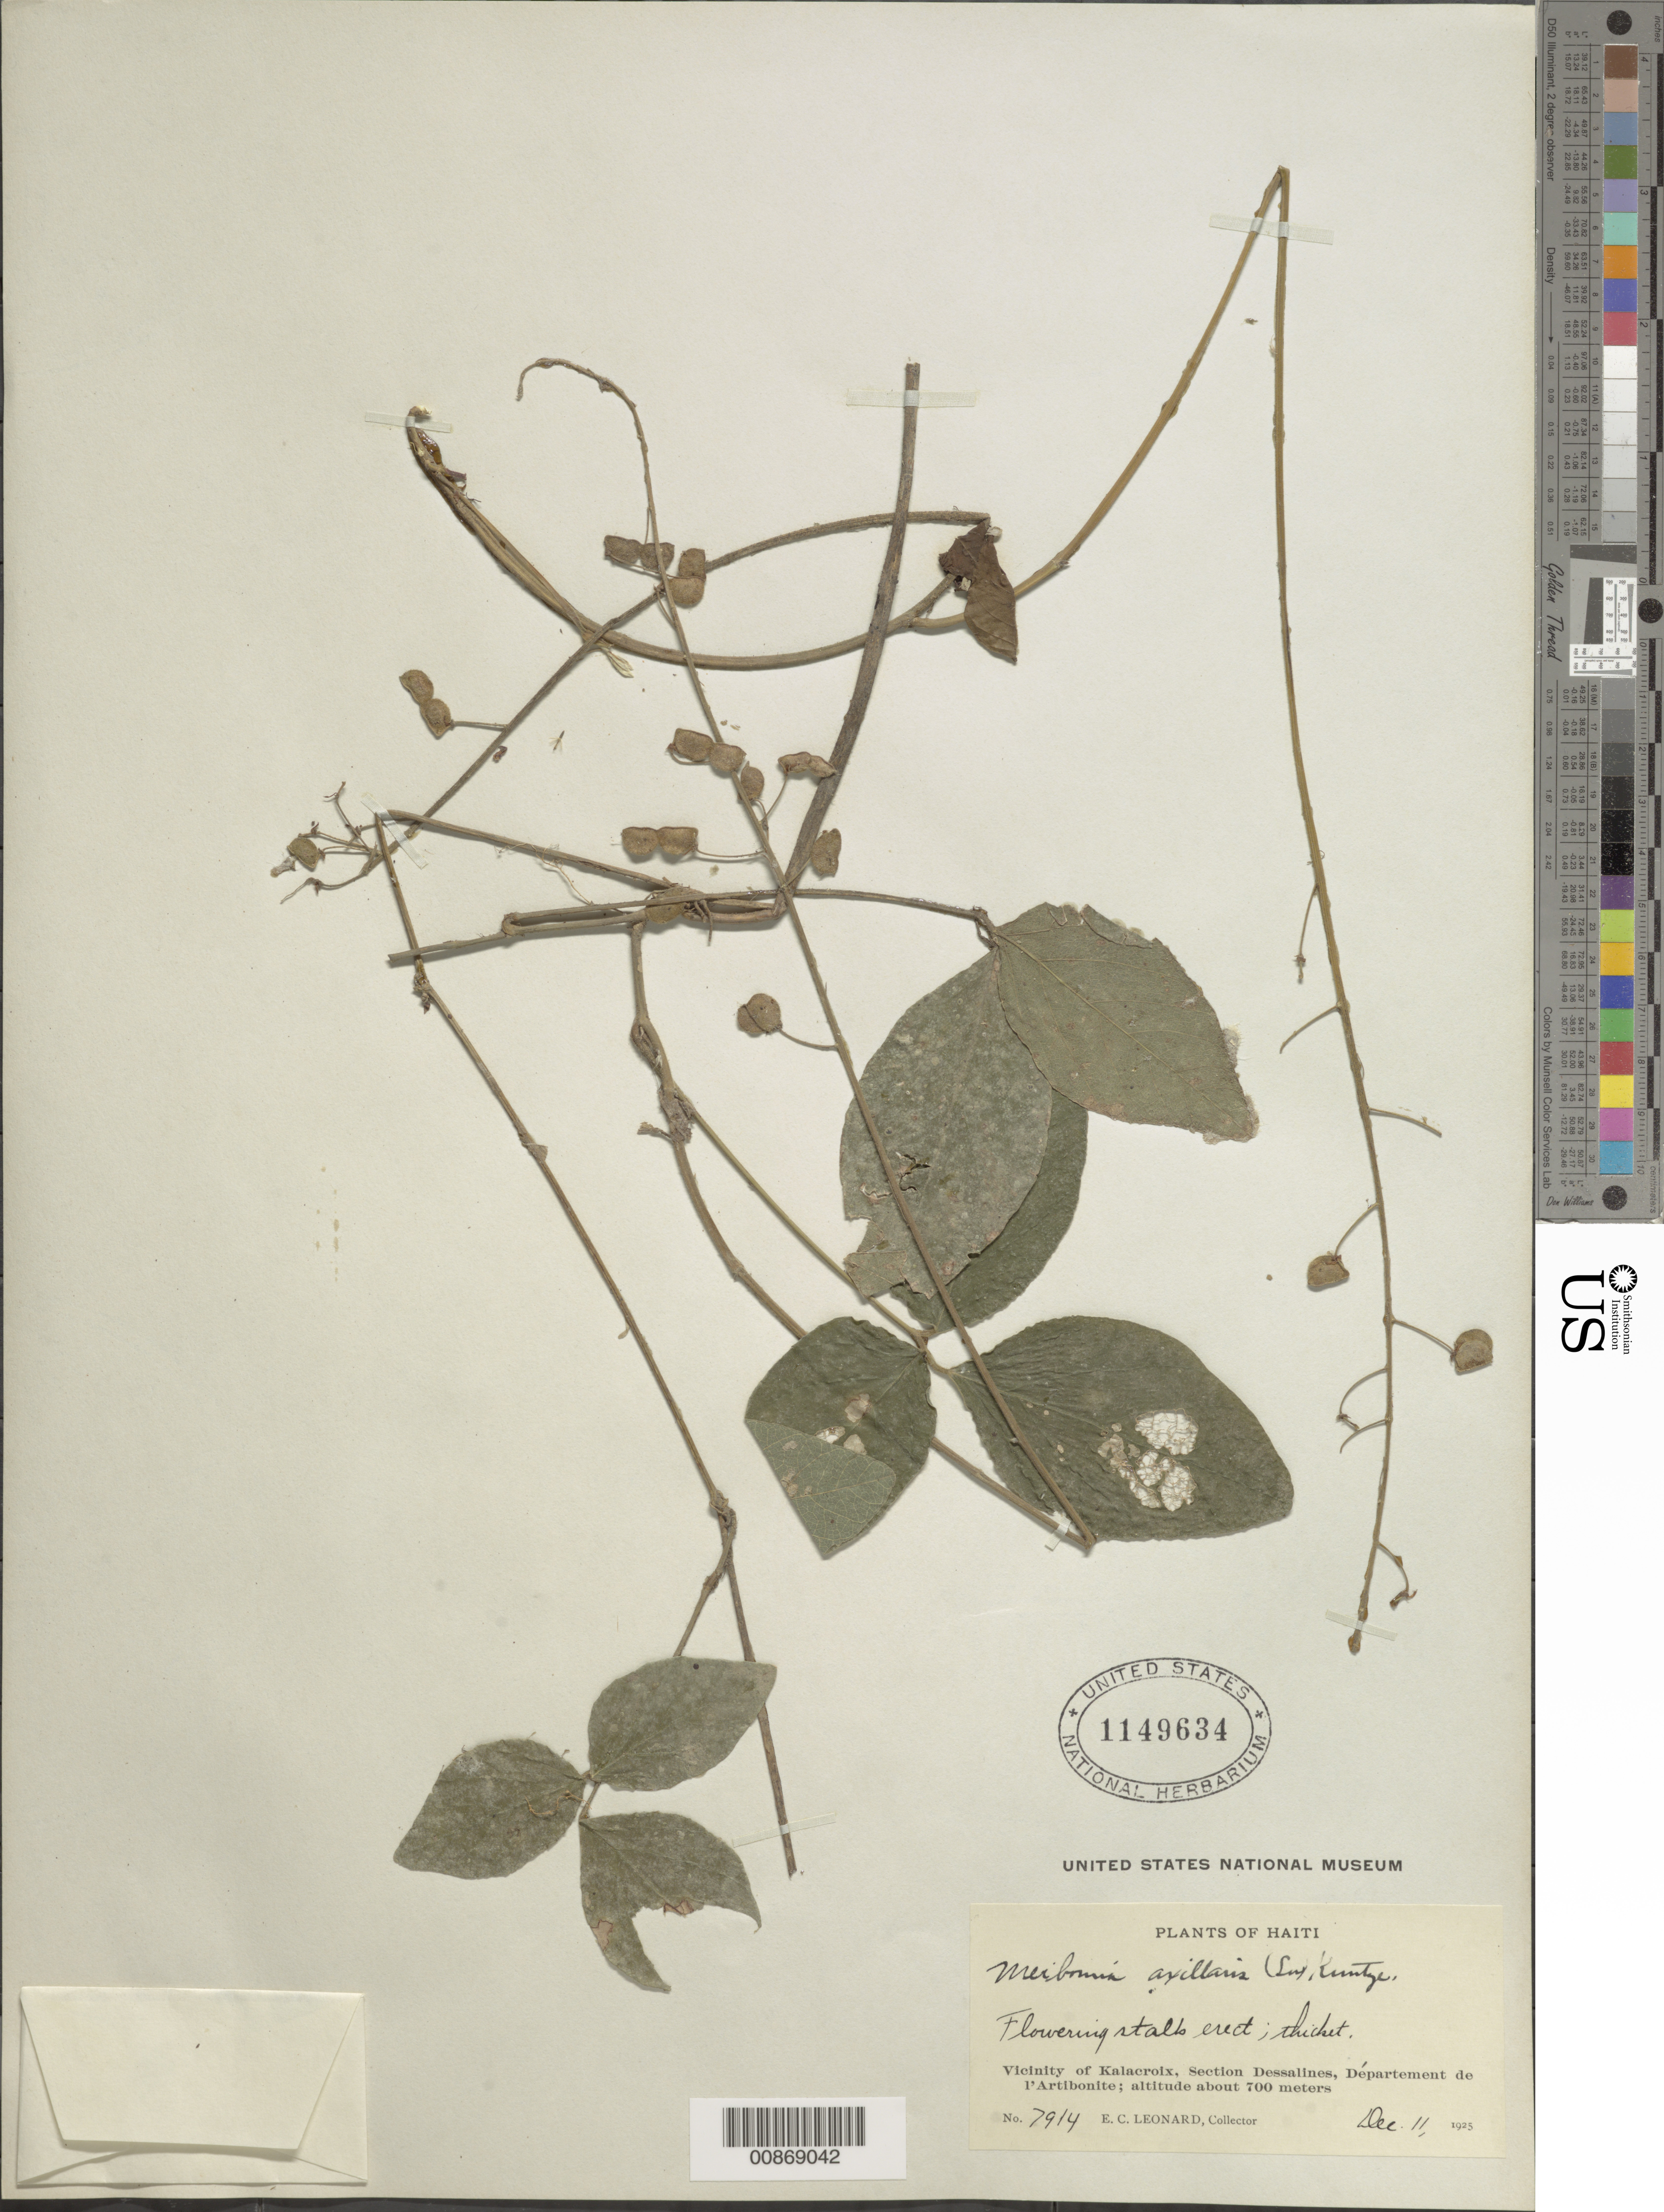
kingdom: Plantae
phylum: Tracheophyta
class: Magnoliopsida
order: Fabales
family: Fabaceae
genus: Desmodium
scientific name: Desmodium axillare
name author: (Sw.) DC.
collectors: E. C. Leonard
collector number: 7914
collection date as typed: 11 Dec 1925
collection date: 1925-12-11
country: Haiti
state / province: Artibonite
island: Hispaniola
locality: Vicinity of Kalacroix, Section Dessalines.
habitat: Thicket.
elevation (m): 700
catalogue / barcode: US 1149634